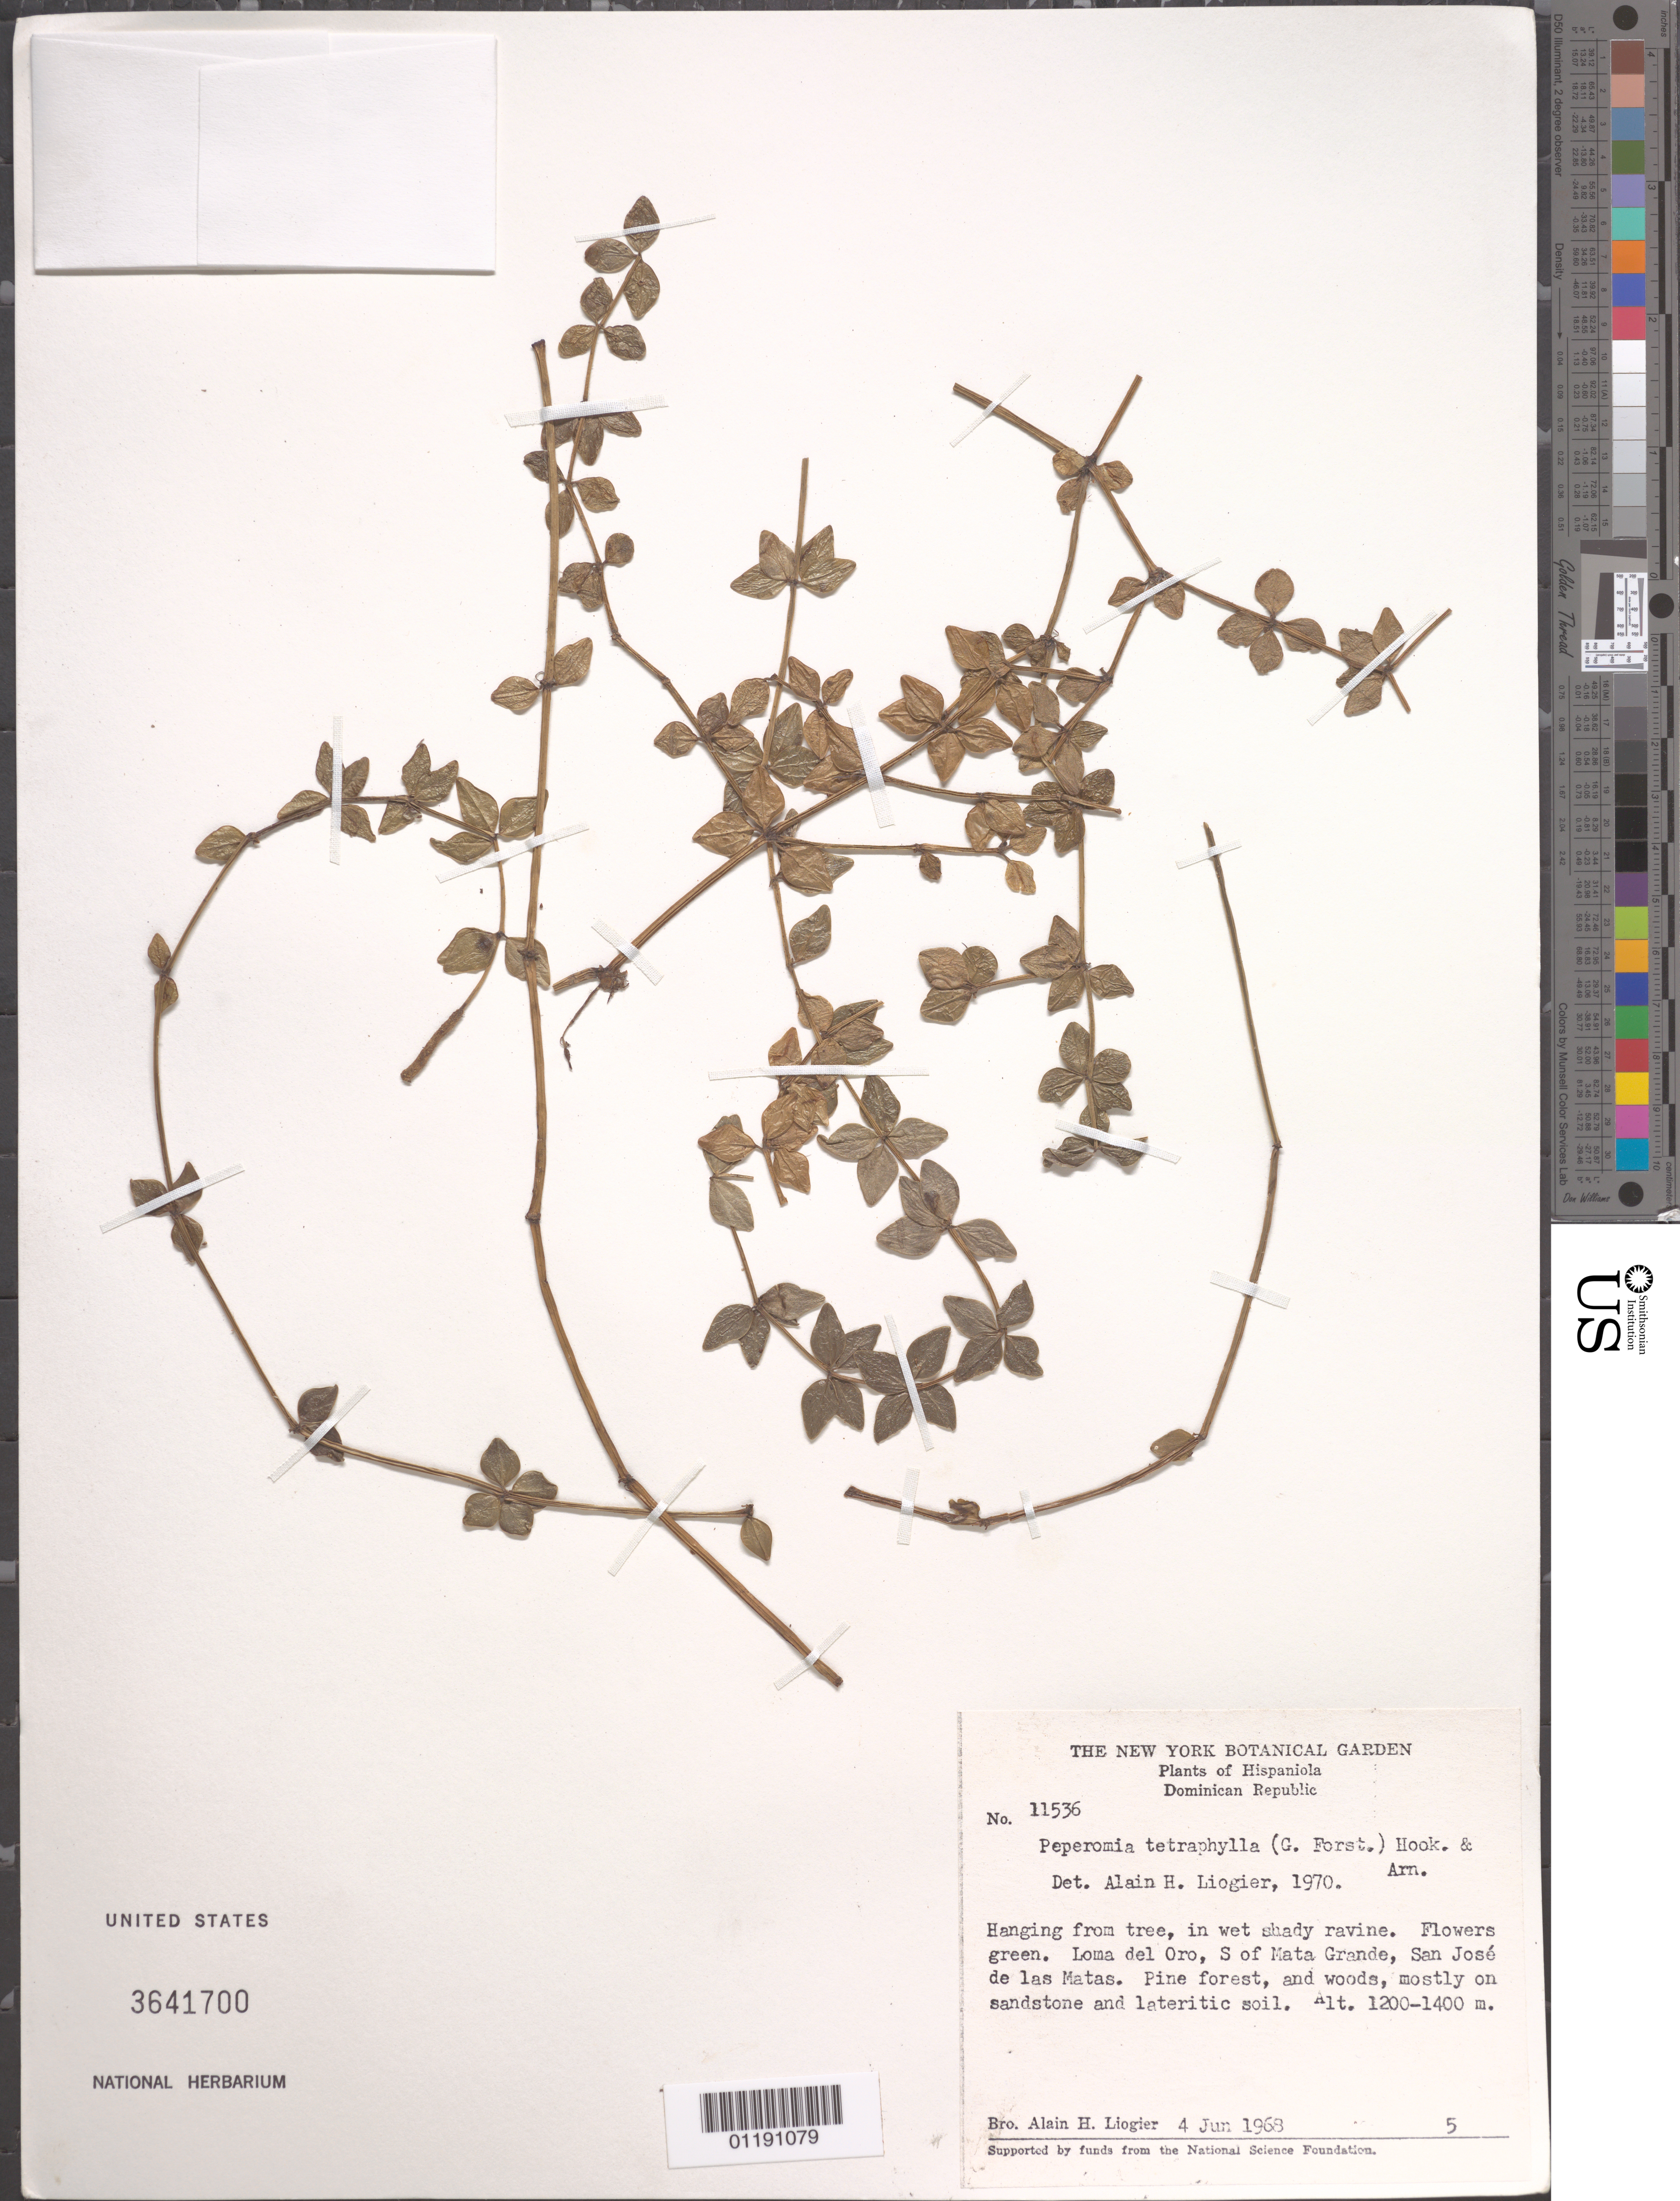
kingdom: Plantae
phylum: Tracheophyta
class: Magnoliopsida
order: Piperales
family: Piperaceae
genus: Peperomia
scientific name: Peperomia trichopus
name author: Trel. in J.F. Macbr.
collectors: A. H. Liogier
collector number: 11536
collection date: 1968-06-04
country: Dominican Republic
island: Hispaniola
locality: Loma del Oro, S of Mata Grande, San José de las Matas.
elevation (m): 1200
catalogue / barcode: US 3641700